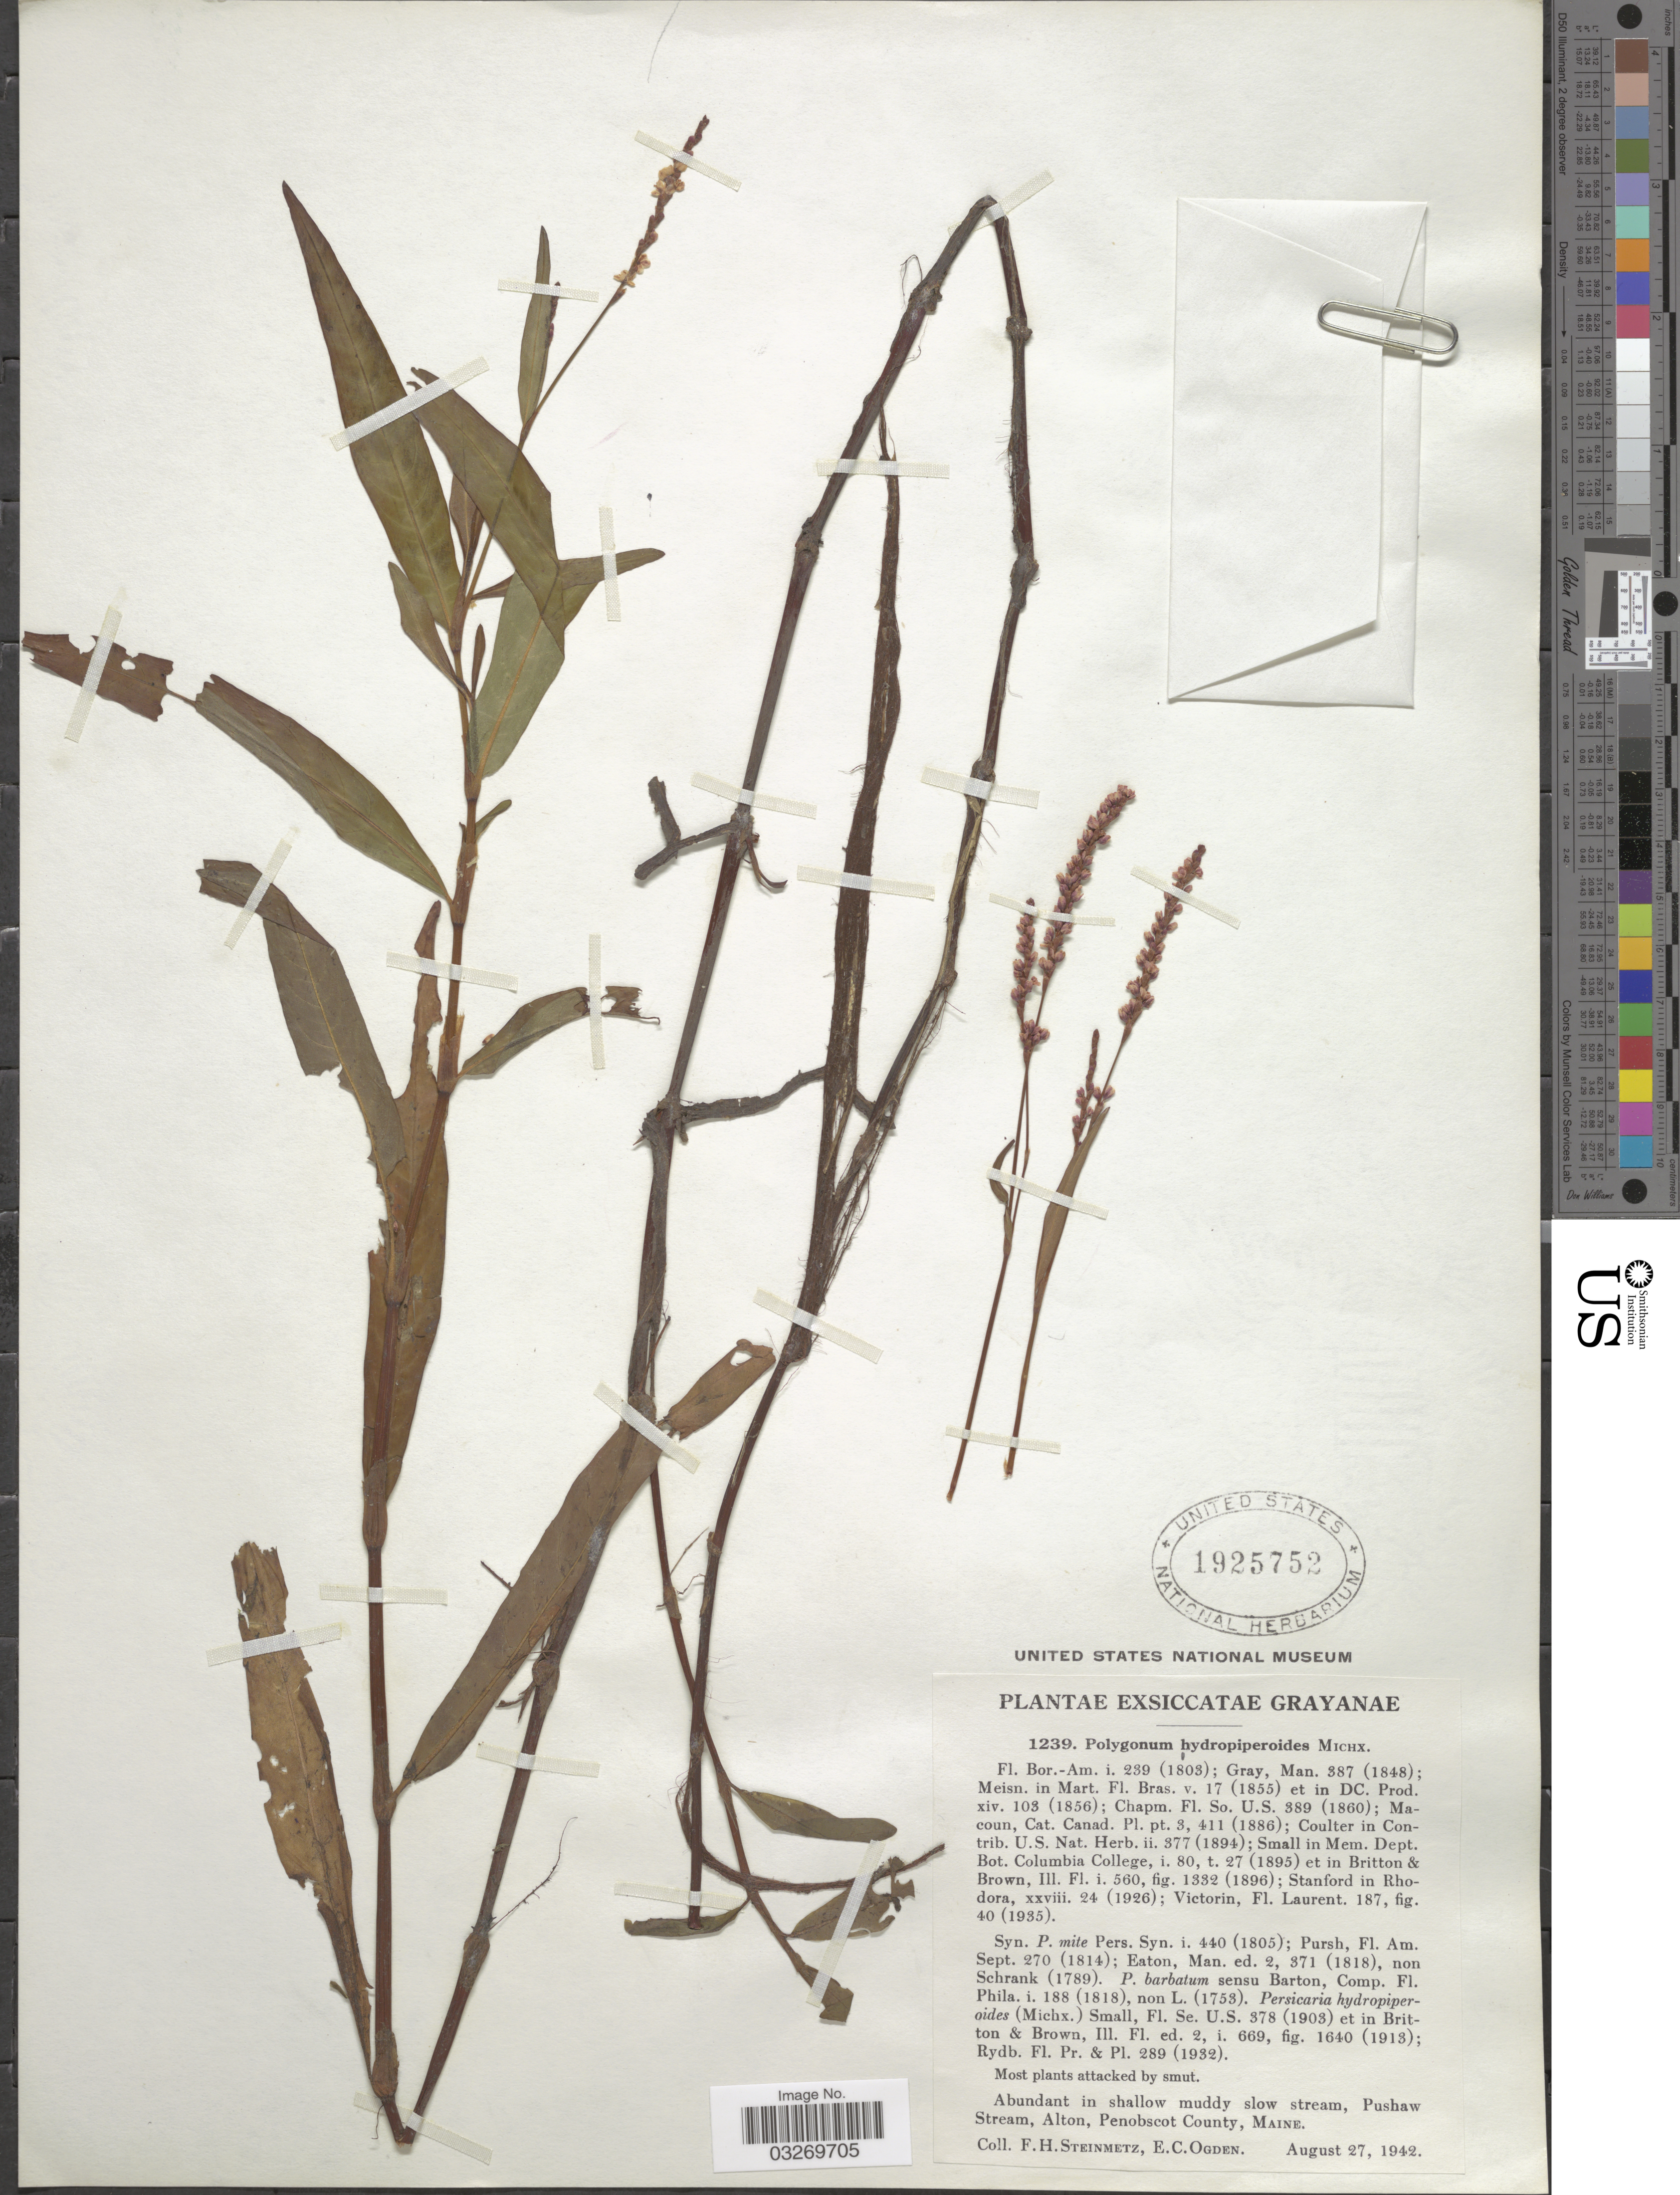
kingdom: Plantae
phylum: Tracheophyta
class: Magnoliopsida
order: Caryophyllales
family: Polygonaceae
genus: Persicaria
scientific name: Persicaria hydropiperoides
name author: (Michx.) Small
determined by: Atha, D. E.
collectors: F. H. Steinmetz & E. Ogden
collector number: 1239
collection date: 1942-08-27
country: United States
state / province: Maine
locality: Abundant in shallow muddy slow stream, Pushaw Stream, Alton, Penobscot County.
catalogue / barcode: US 1925752